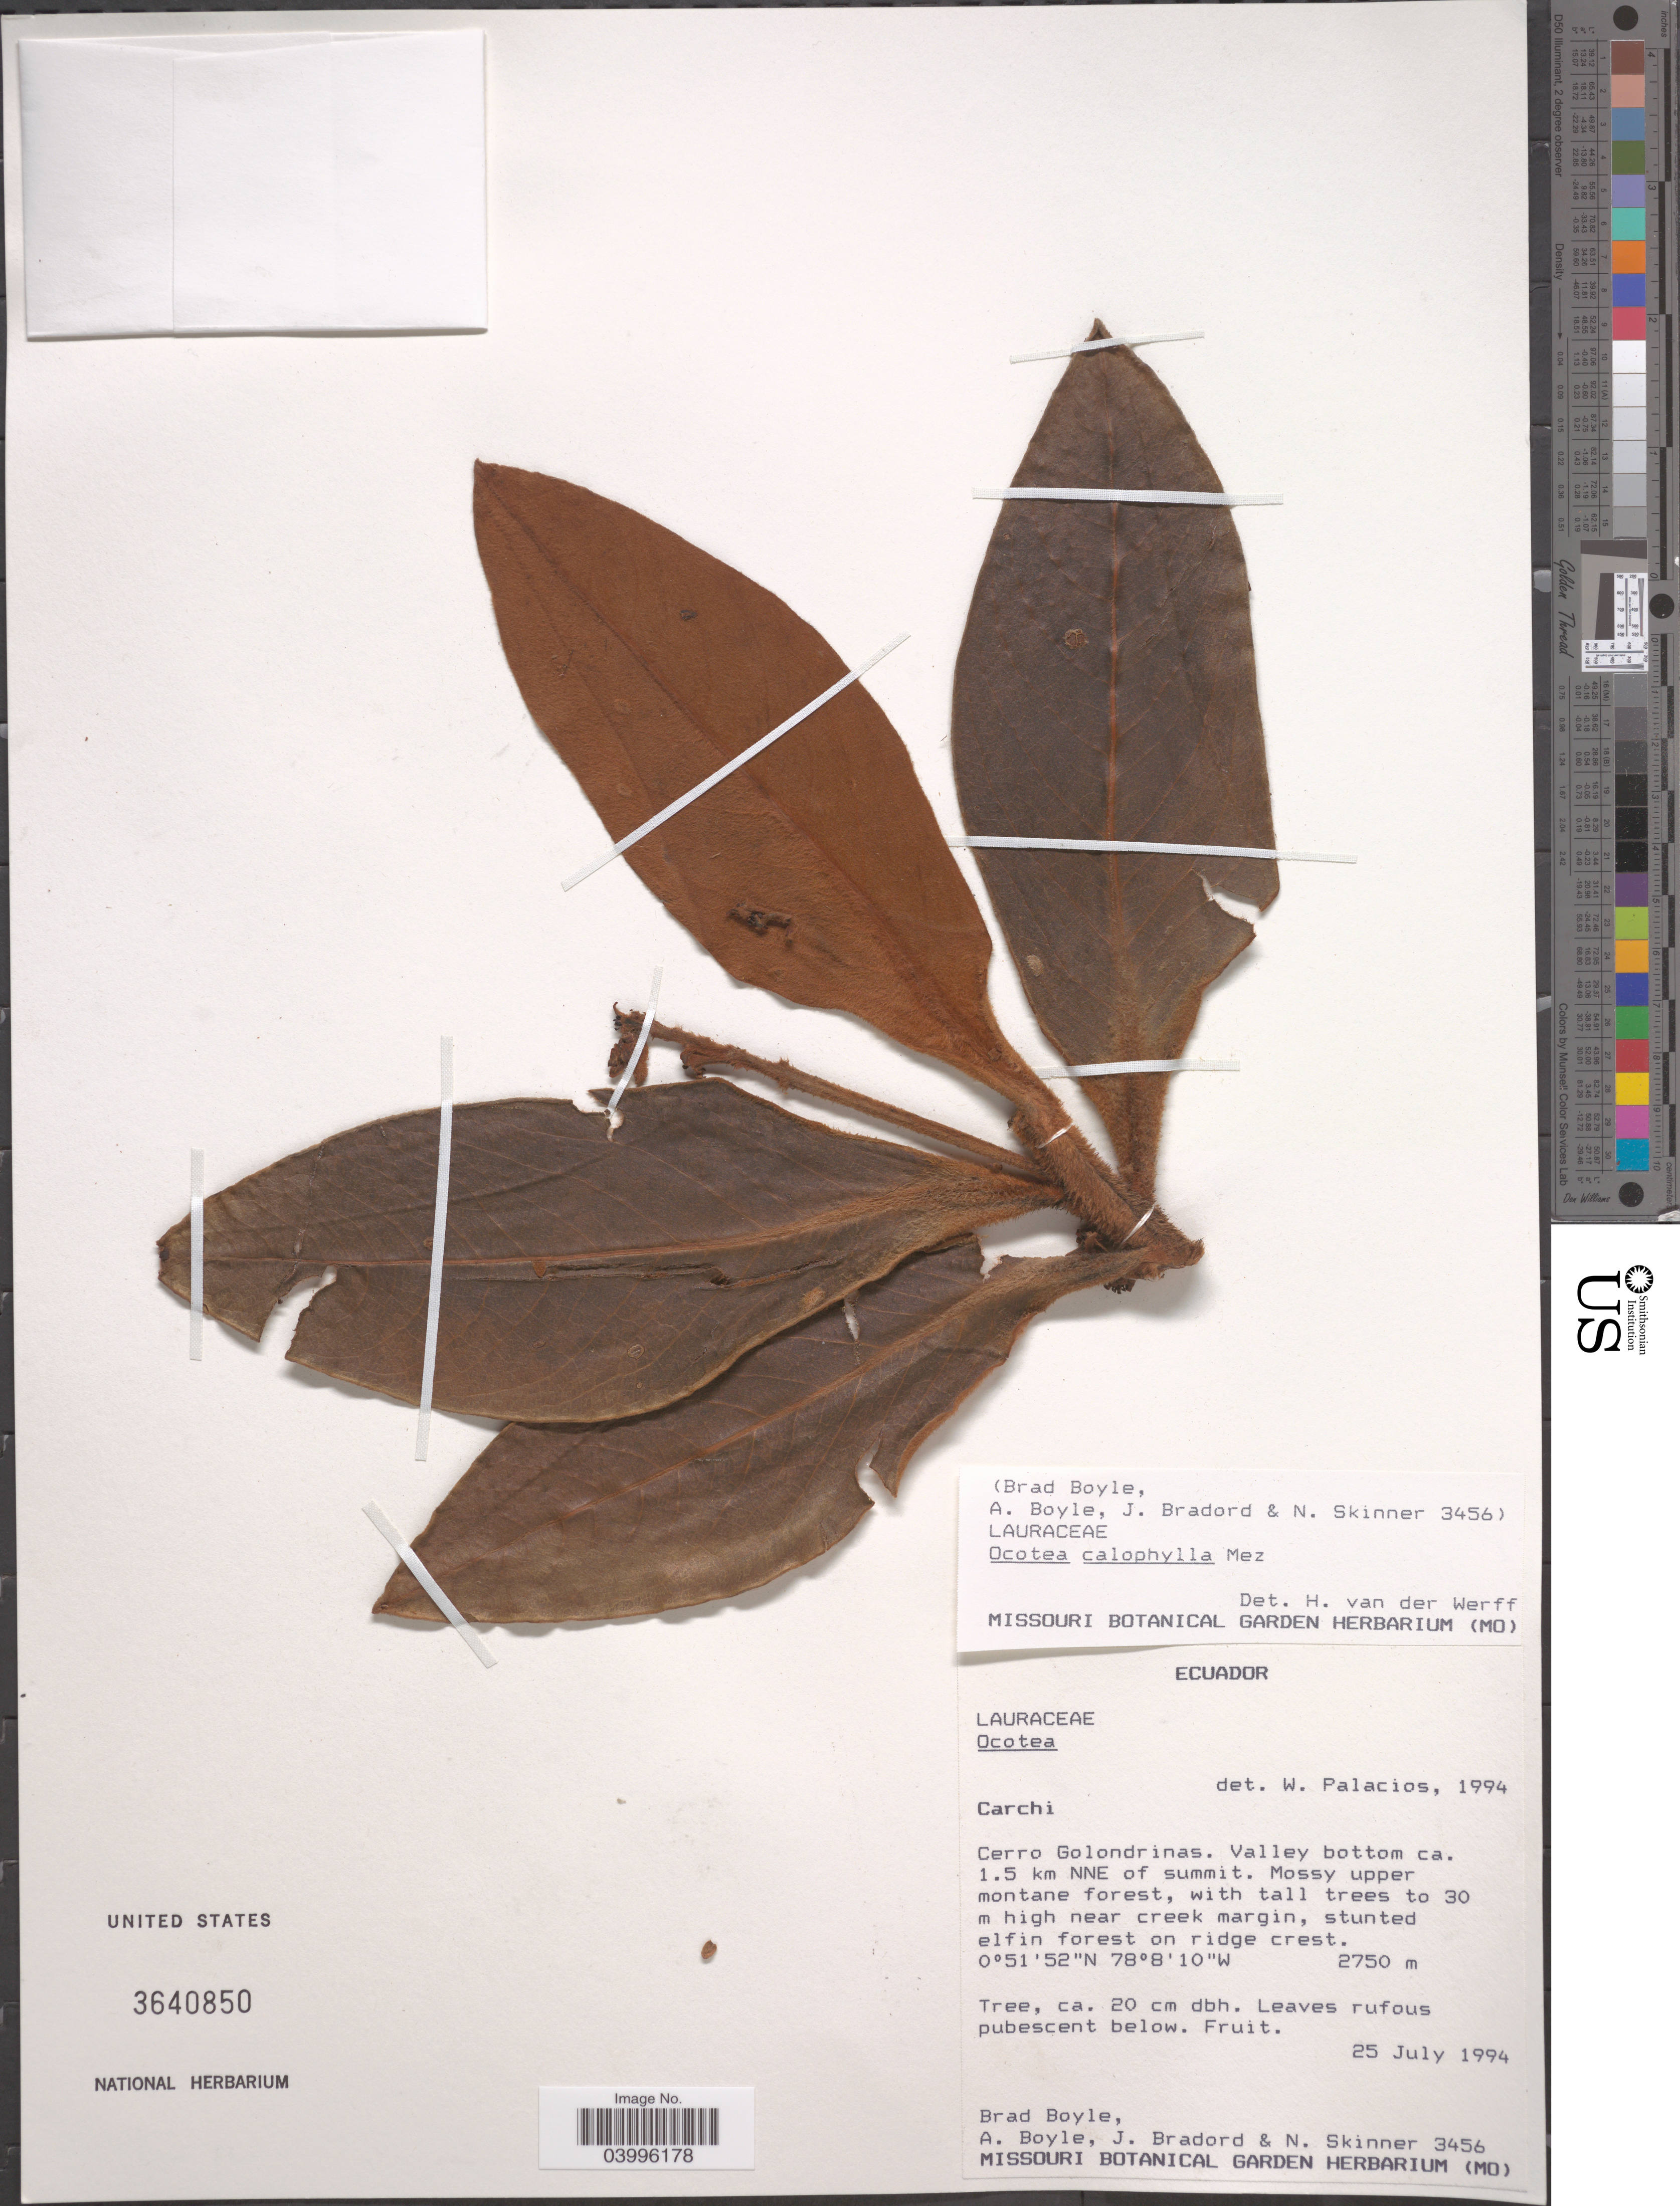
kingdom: Plantae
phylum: Tracheophyta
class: Magnoliopsida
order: Laurales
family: Lauraceae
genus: Ocotea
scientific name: Ocotea calophylla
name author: Mez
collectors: B. Boyle, A. Boyle, J. Bradord & N. Skinner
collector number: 3456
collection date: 1994-07-25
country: Ecuador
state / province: Carchi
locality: Cerro Golondrinas. Valley bottom ca. 1.5 km NNE of summit.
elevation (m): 2750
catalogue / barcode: US 3640850